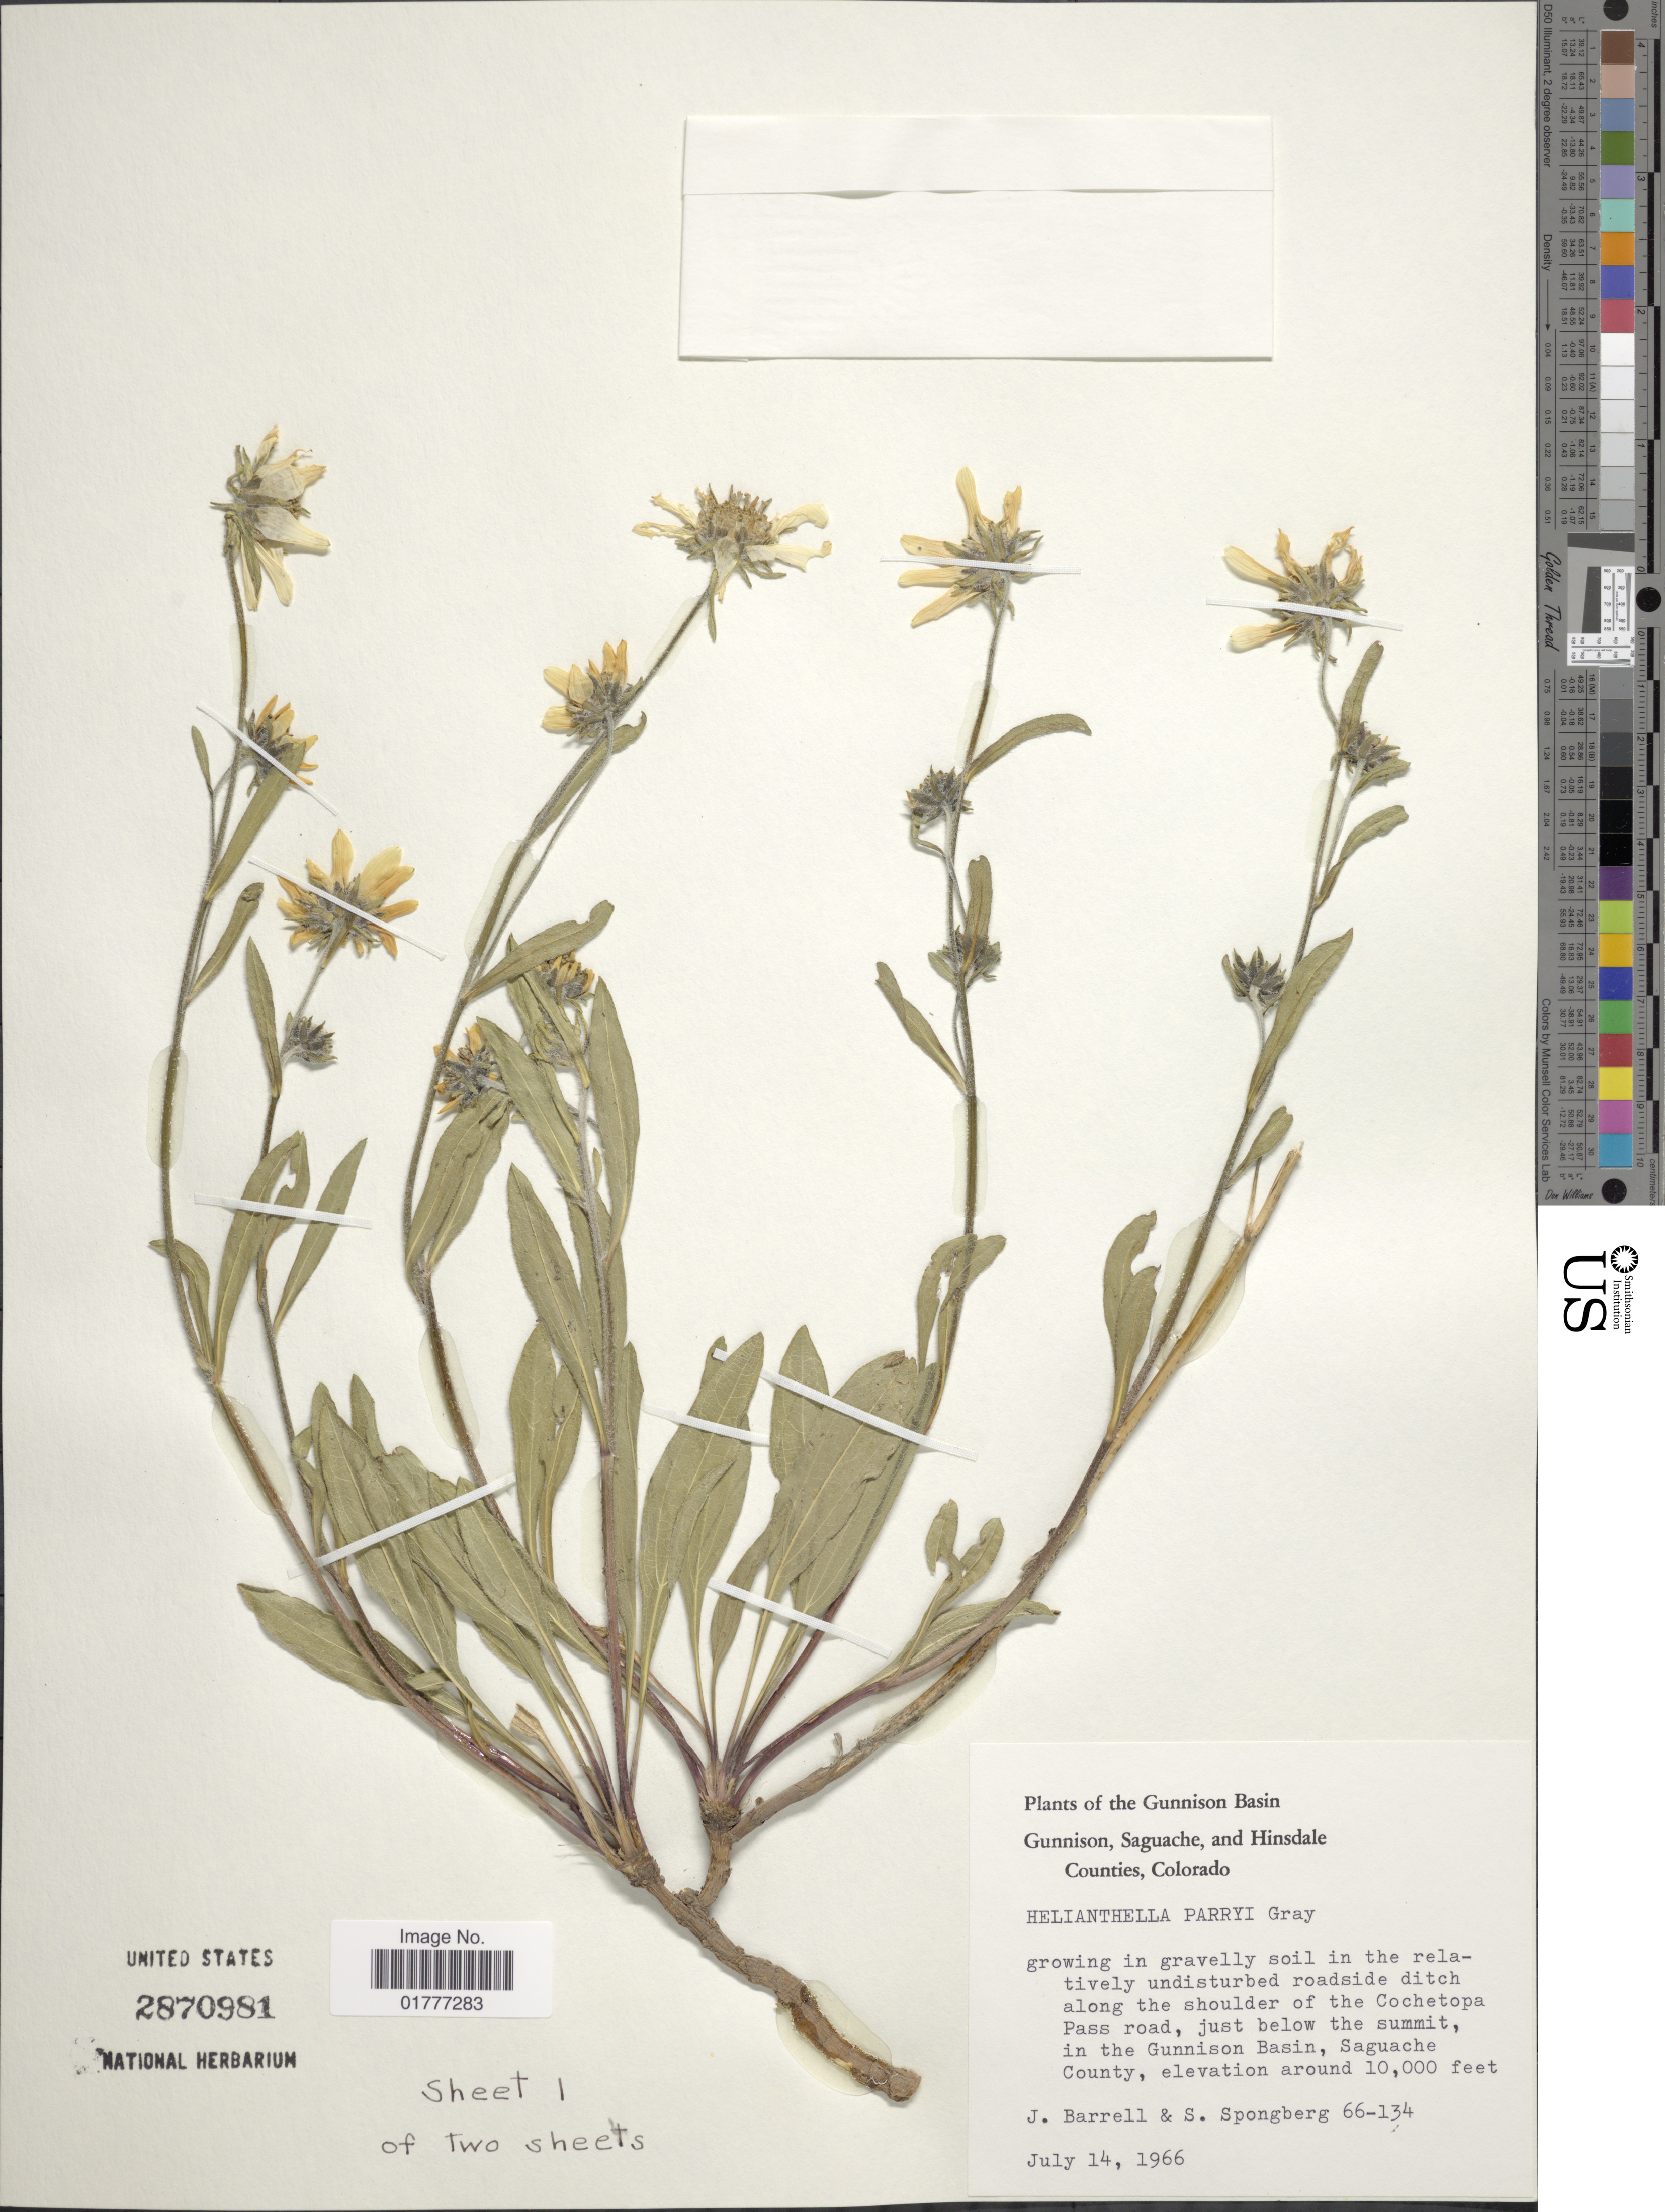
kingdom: Plantae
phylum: Tracheophyta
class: Magnoliopsida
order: Asterales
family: Asteraceae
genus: Helianthella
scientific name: Helianthella parryi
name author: A. Gray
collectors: J. Barrell & S. A.Spongberg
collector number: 66-134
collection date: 1966-07-14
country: United States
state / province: Colorado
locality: Gunnison Basin, Gunnison, Saguache, and Hinsdale Counties, growing in gravelly soil in the relatively undisturbed roadside ditch along the shoulder of the Cochetopa Pass road, just below the summit, in the Gunnison Basin, Saguache County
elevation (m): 3048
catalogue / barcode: US 2870981